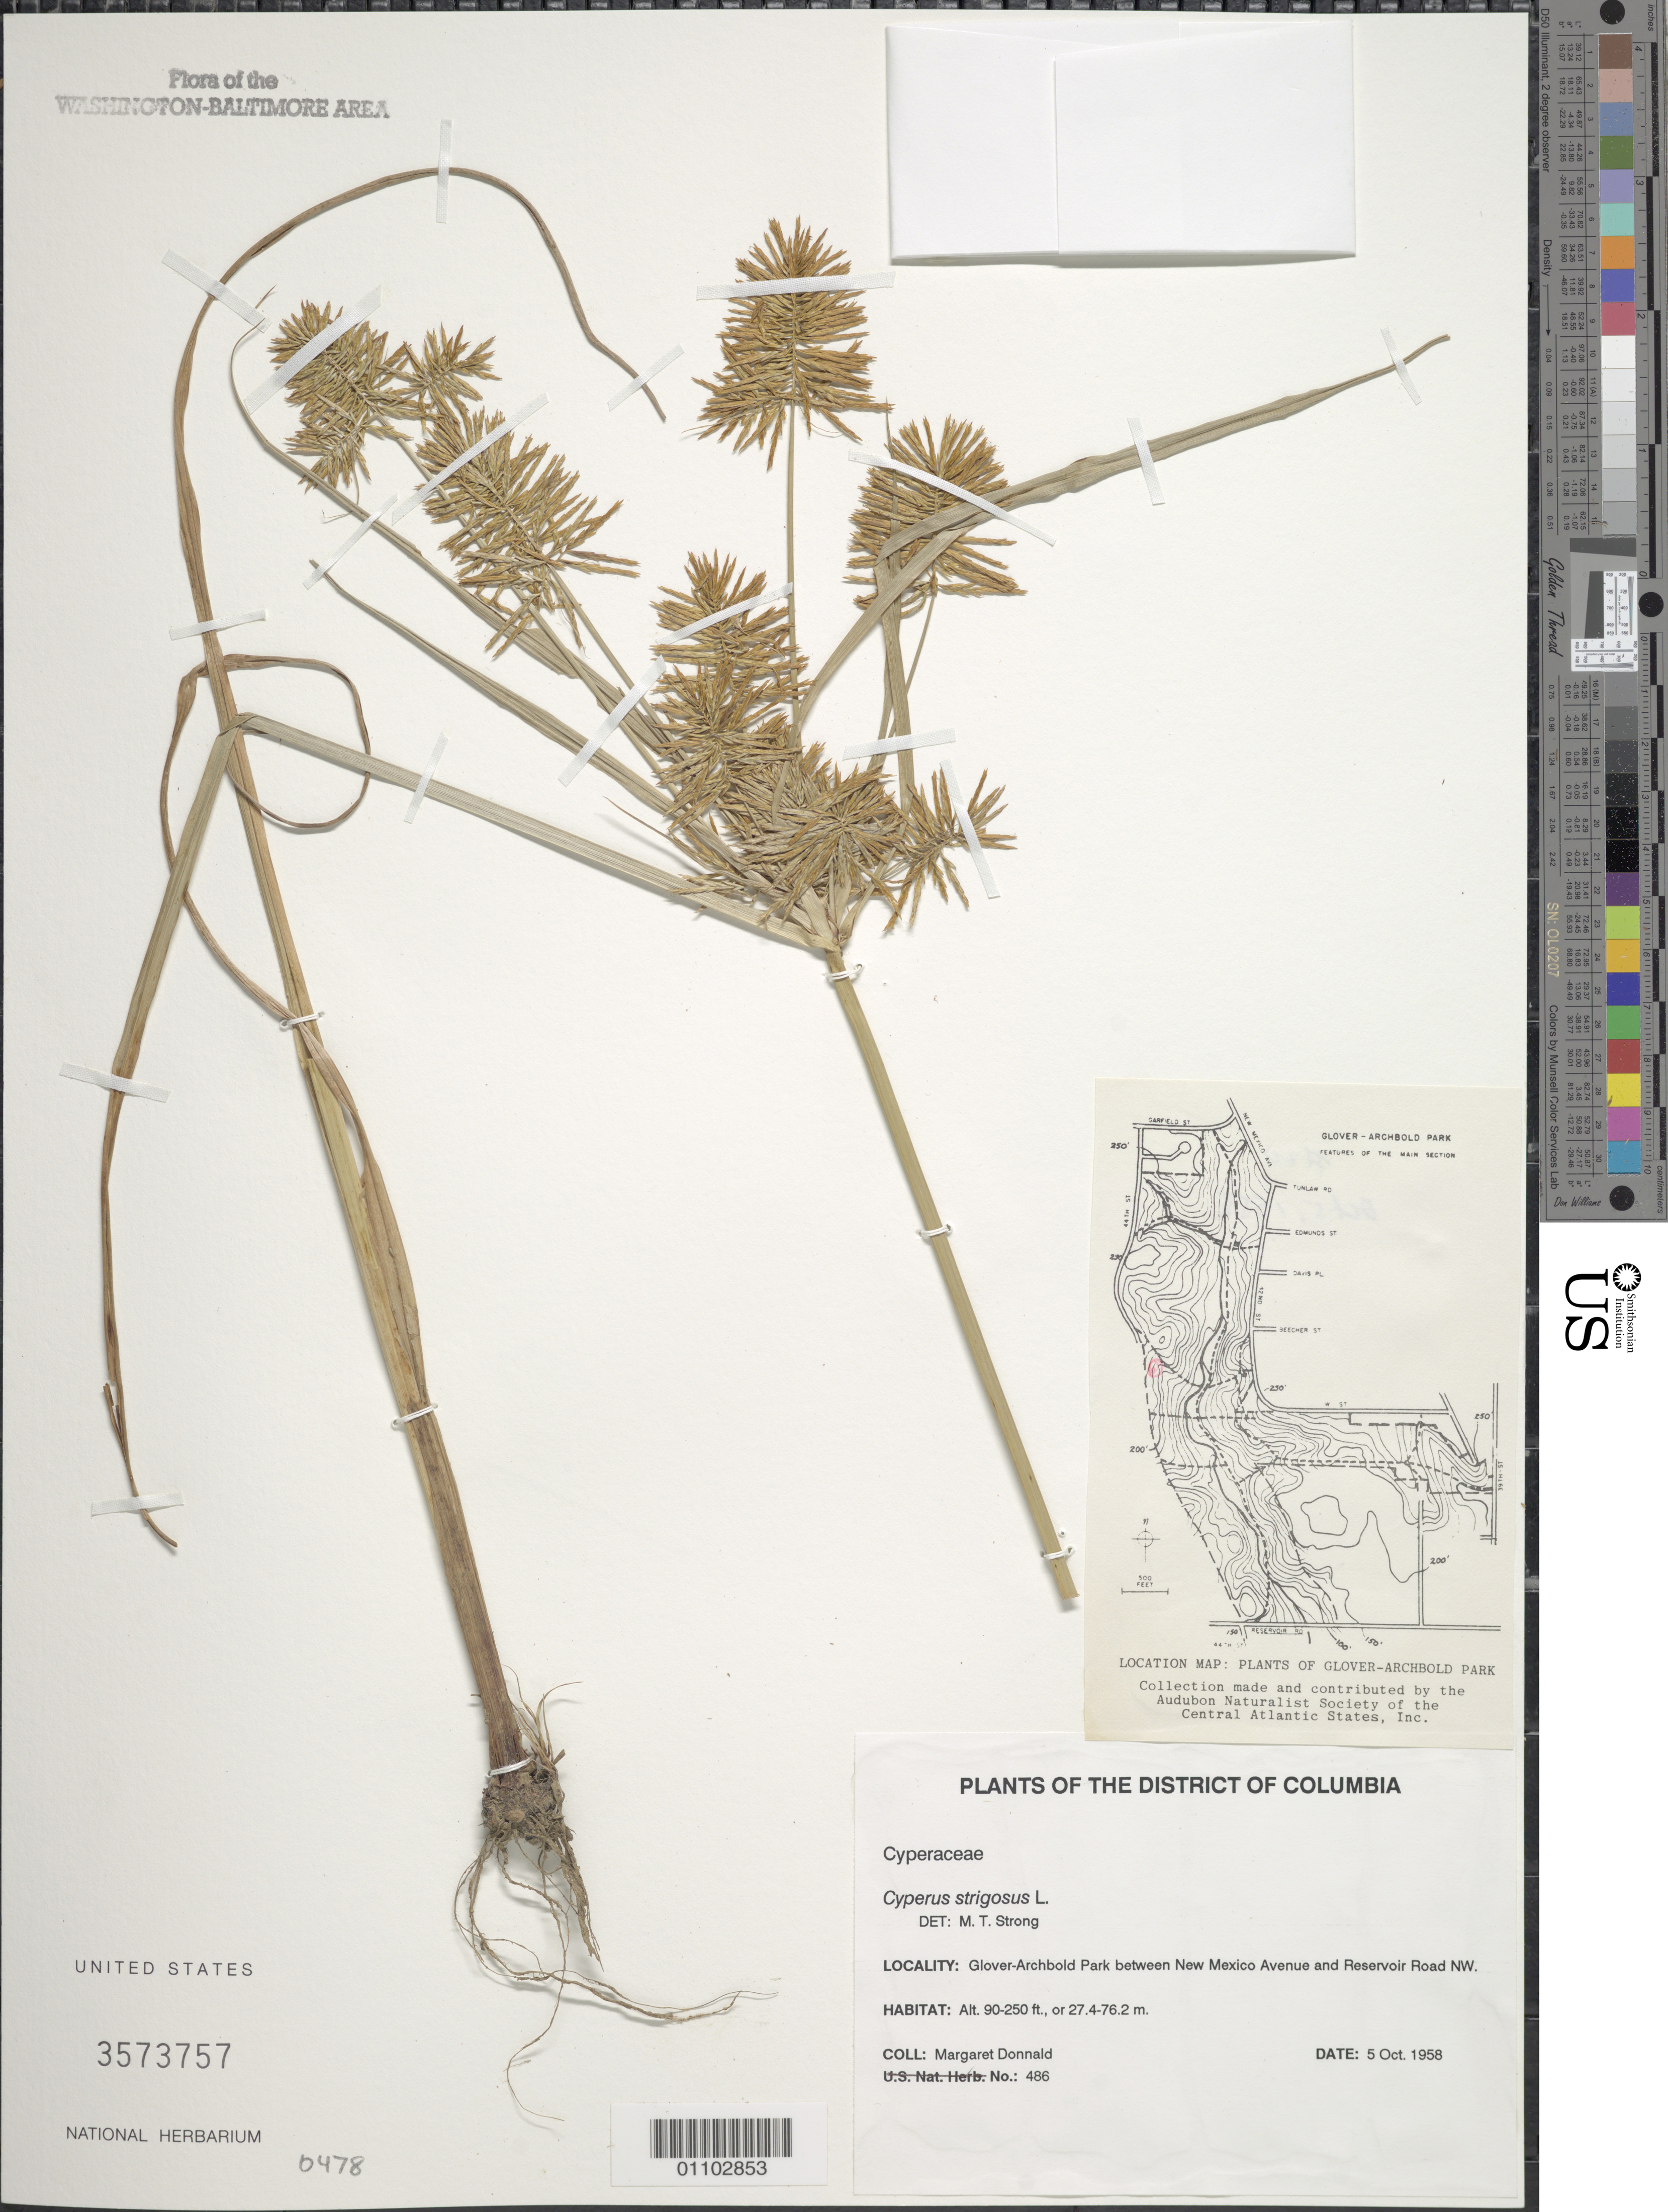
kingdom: Plantae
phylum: Tracheophyta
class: Liliopsida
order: Poales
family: Cyperaceae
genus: Cyperus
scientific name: Cyperus strigosus L.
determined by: Strong, M. T., (US), Smithsonian Institution - National Museum of Natural History (UNITED STATES)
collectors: M. Donnald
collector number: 486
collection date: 1958-10-05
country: United States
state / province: District of Columbia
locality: Glover-Archbold Park between New Mexico Avenue and Reservoir Road NW.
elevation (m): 27.4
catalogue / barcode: US 3573757